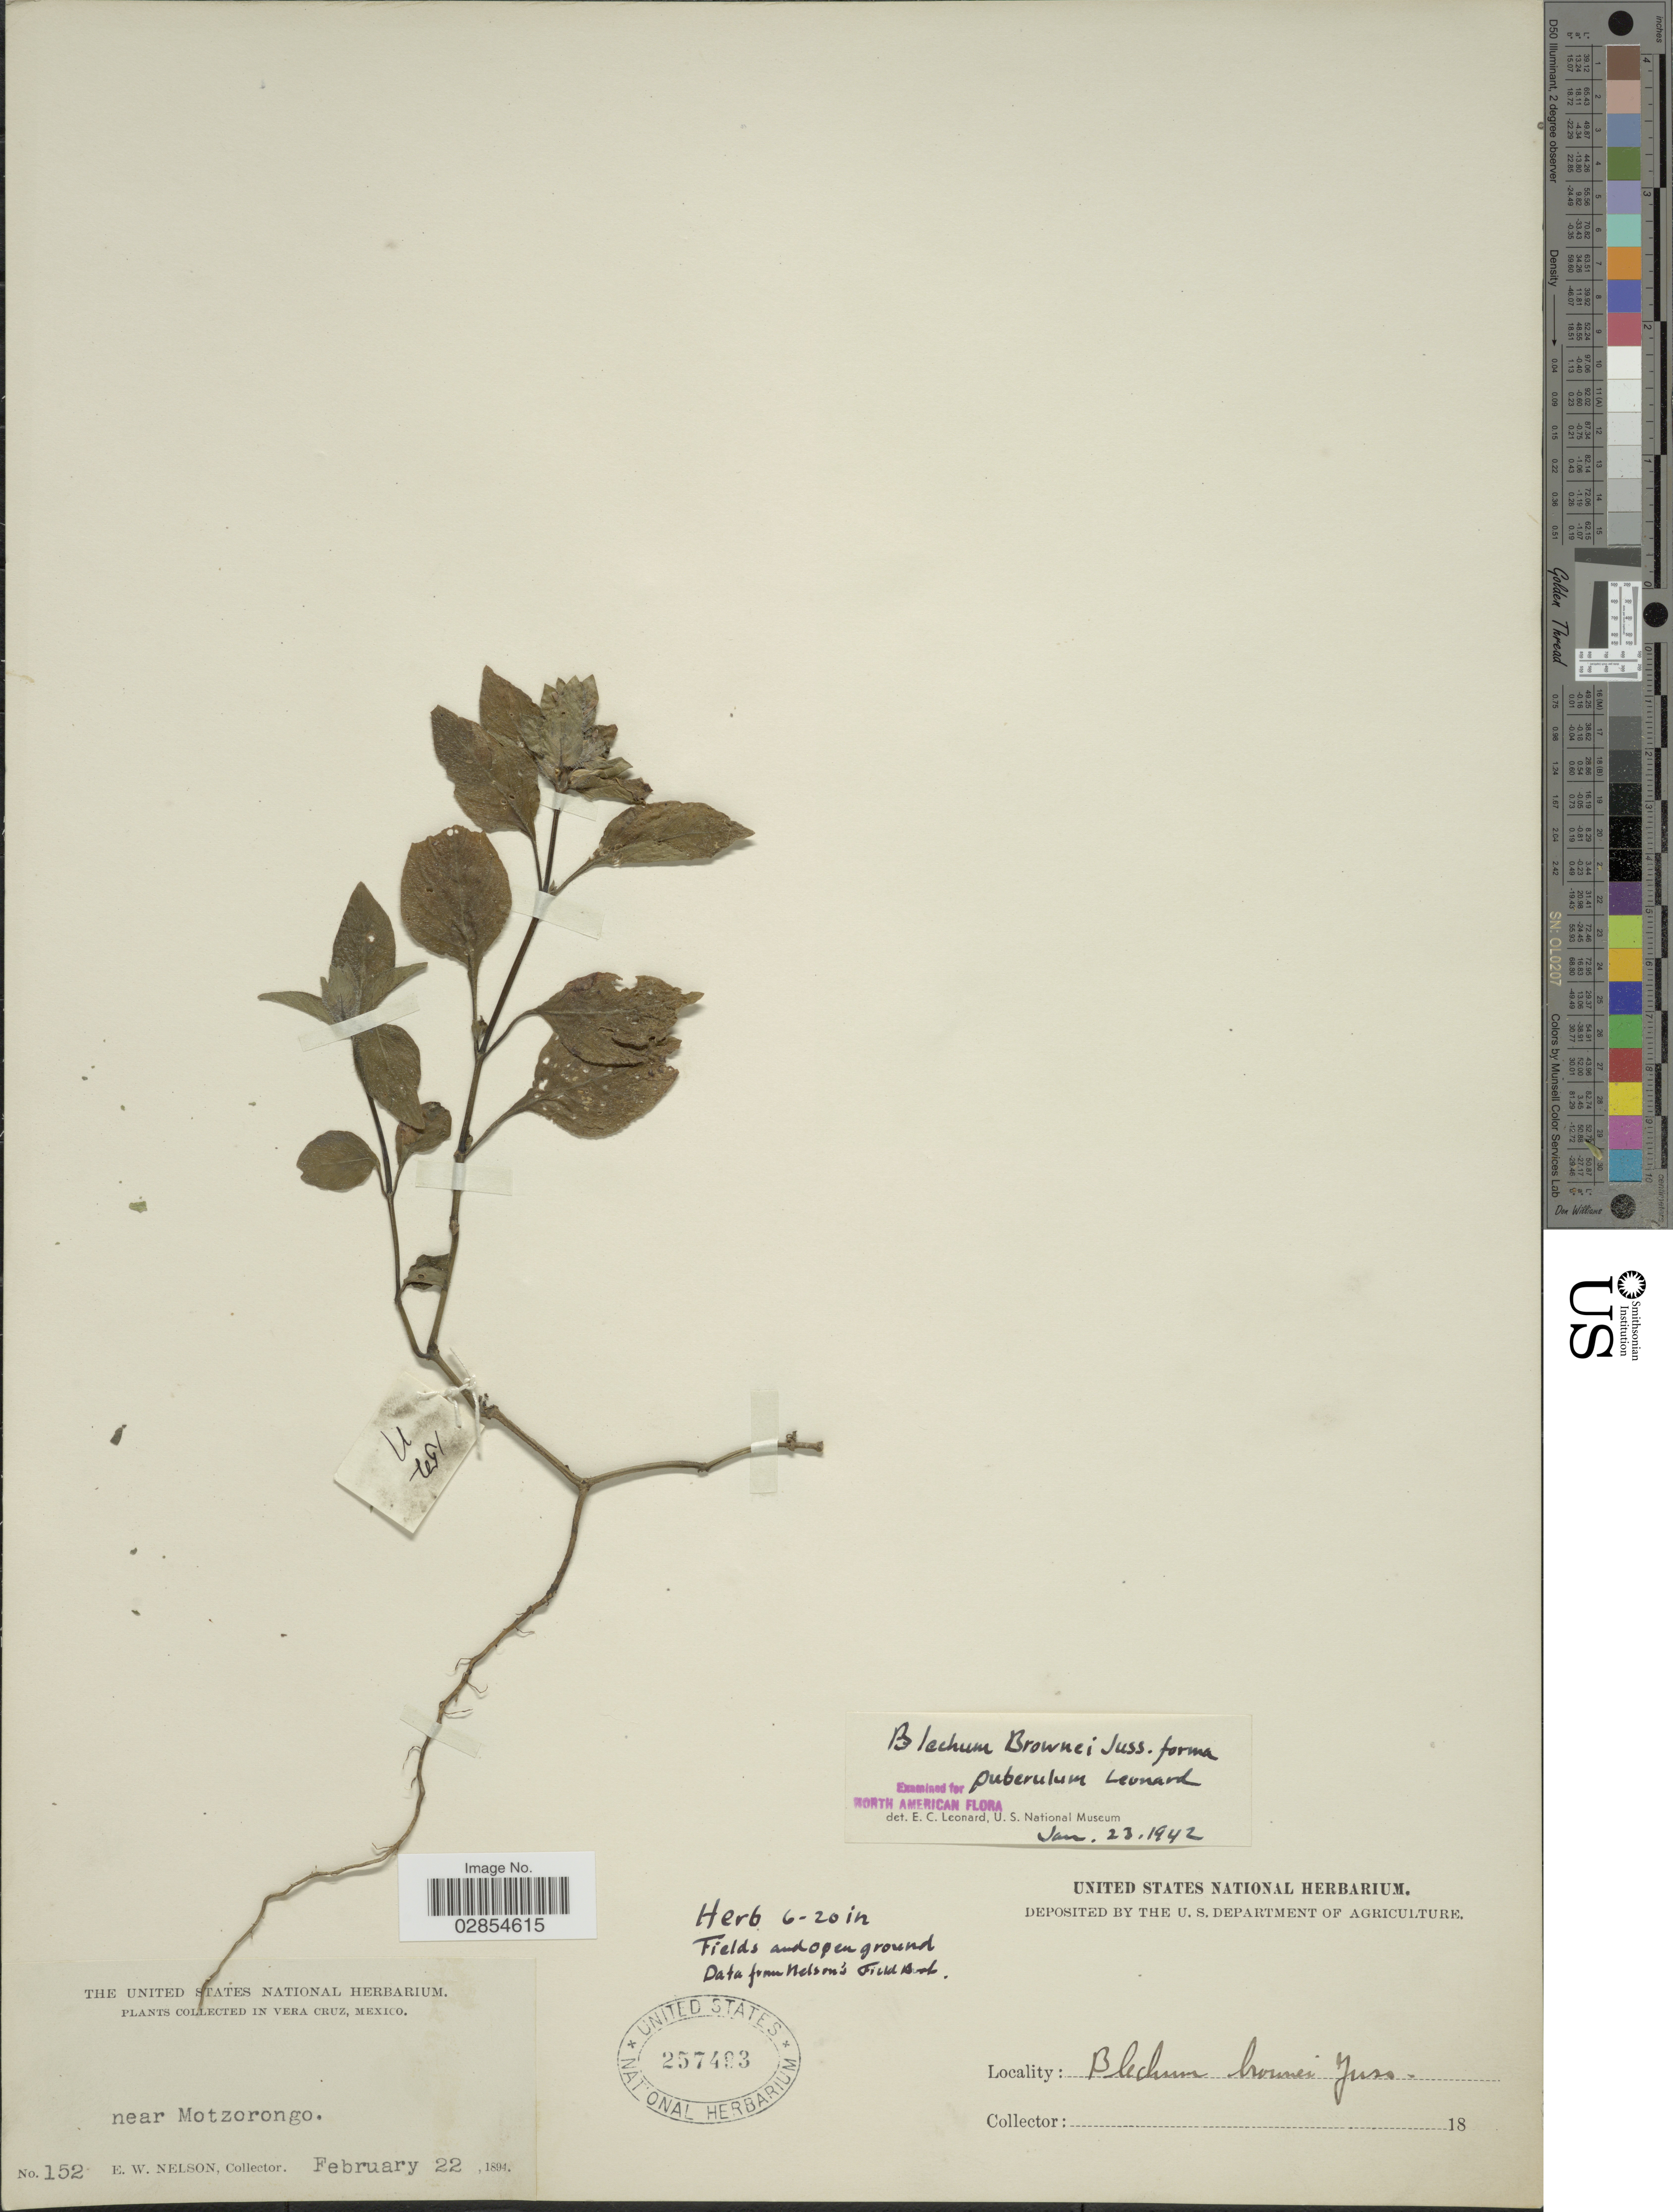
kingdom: Plantae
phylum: Tracheophyta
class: Magnoliopsida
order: Lamiales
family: Acanthaceae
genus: Blechum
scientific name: Blechum pyramidatum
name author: (Lam.) Urb.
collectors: E. W. Nelson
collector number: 152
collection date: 1894-02-22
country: Mexico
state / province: Veracruz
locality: In Vera Cruz. Near Motzorongo.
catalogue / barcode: US 257493